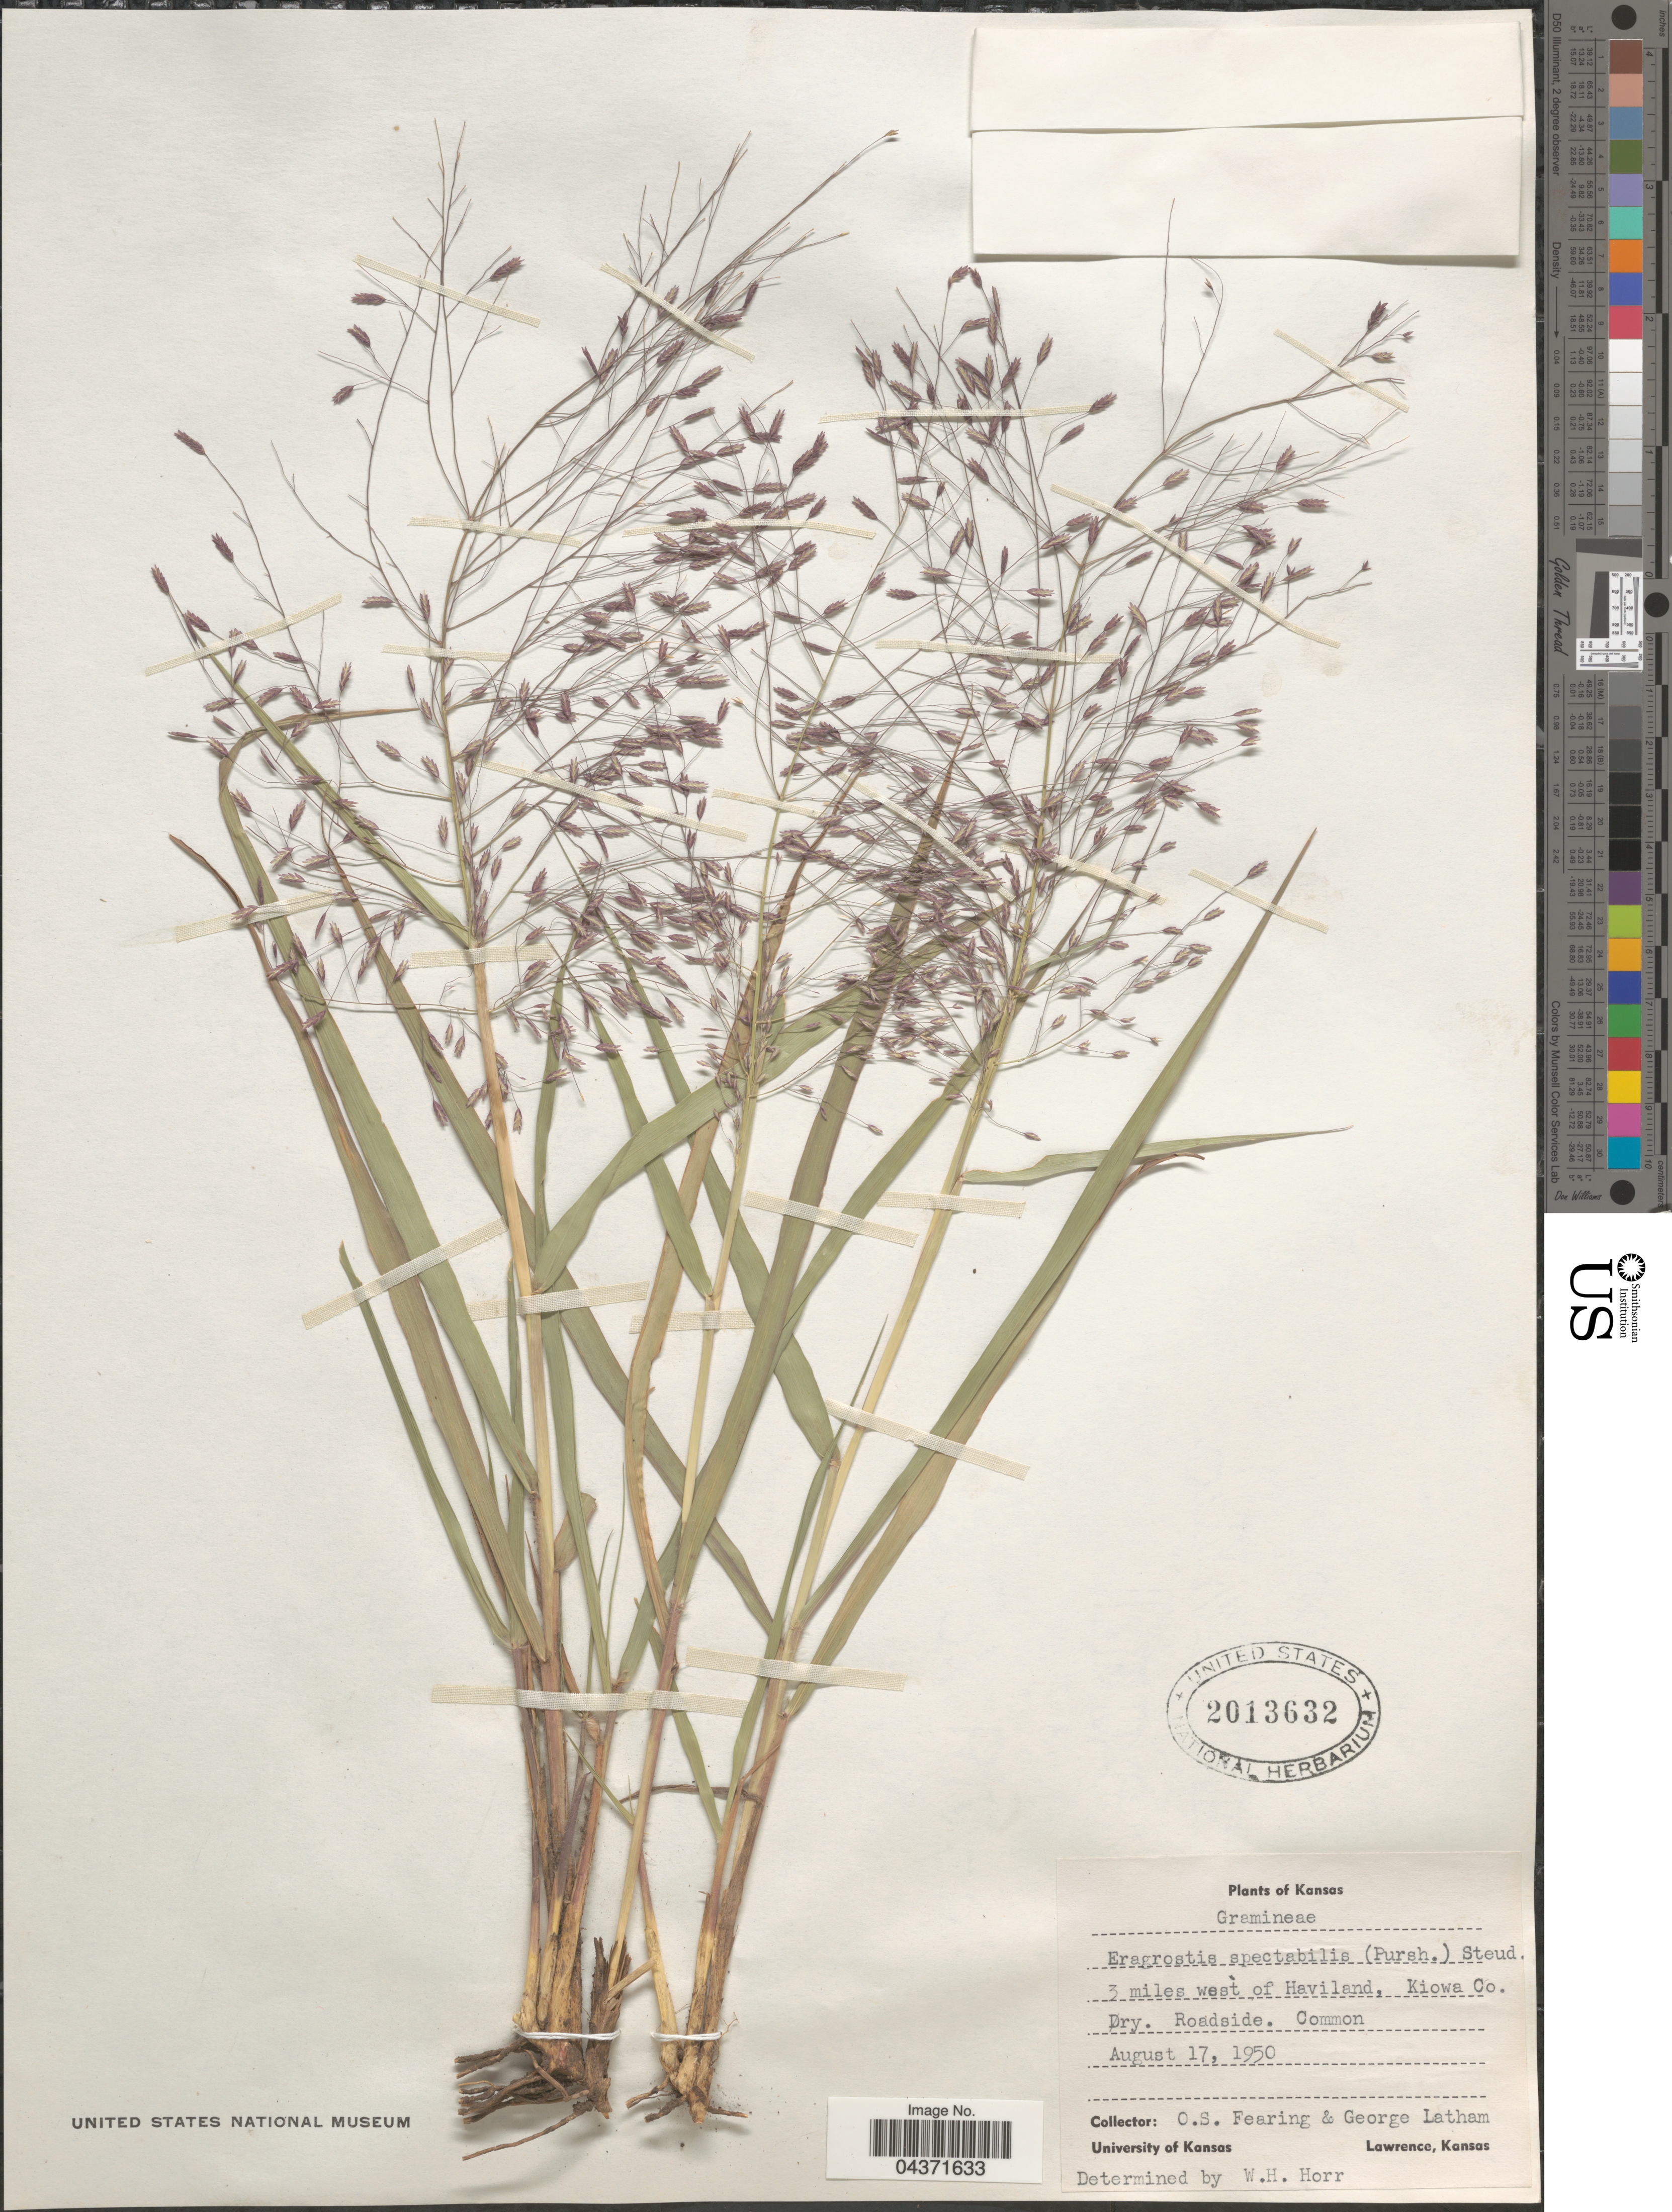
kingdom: Plantae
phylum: Tracheophyta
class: Liliopsida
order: Poales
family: Poaceae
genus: Eragrostis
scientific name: Eragrostis spectabilis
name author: (Pursh) Steud.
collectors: O. S. Fearing & G. Latham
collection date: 1950-08-17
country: United States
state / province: Kansas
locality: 3 miles west of Haviland, Kiowa Co.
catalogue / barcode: US 2013632